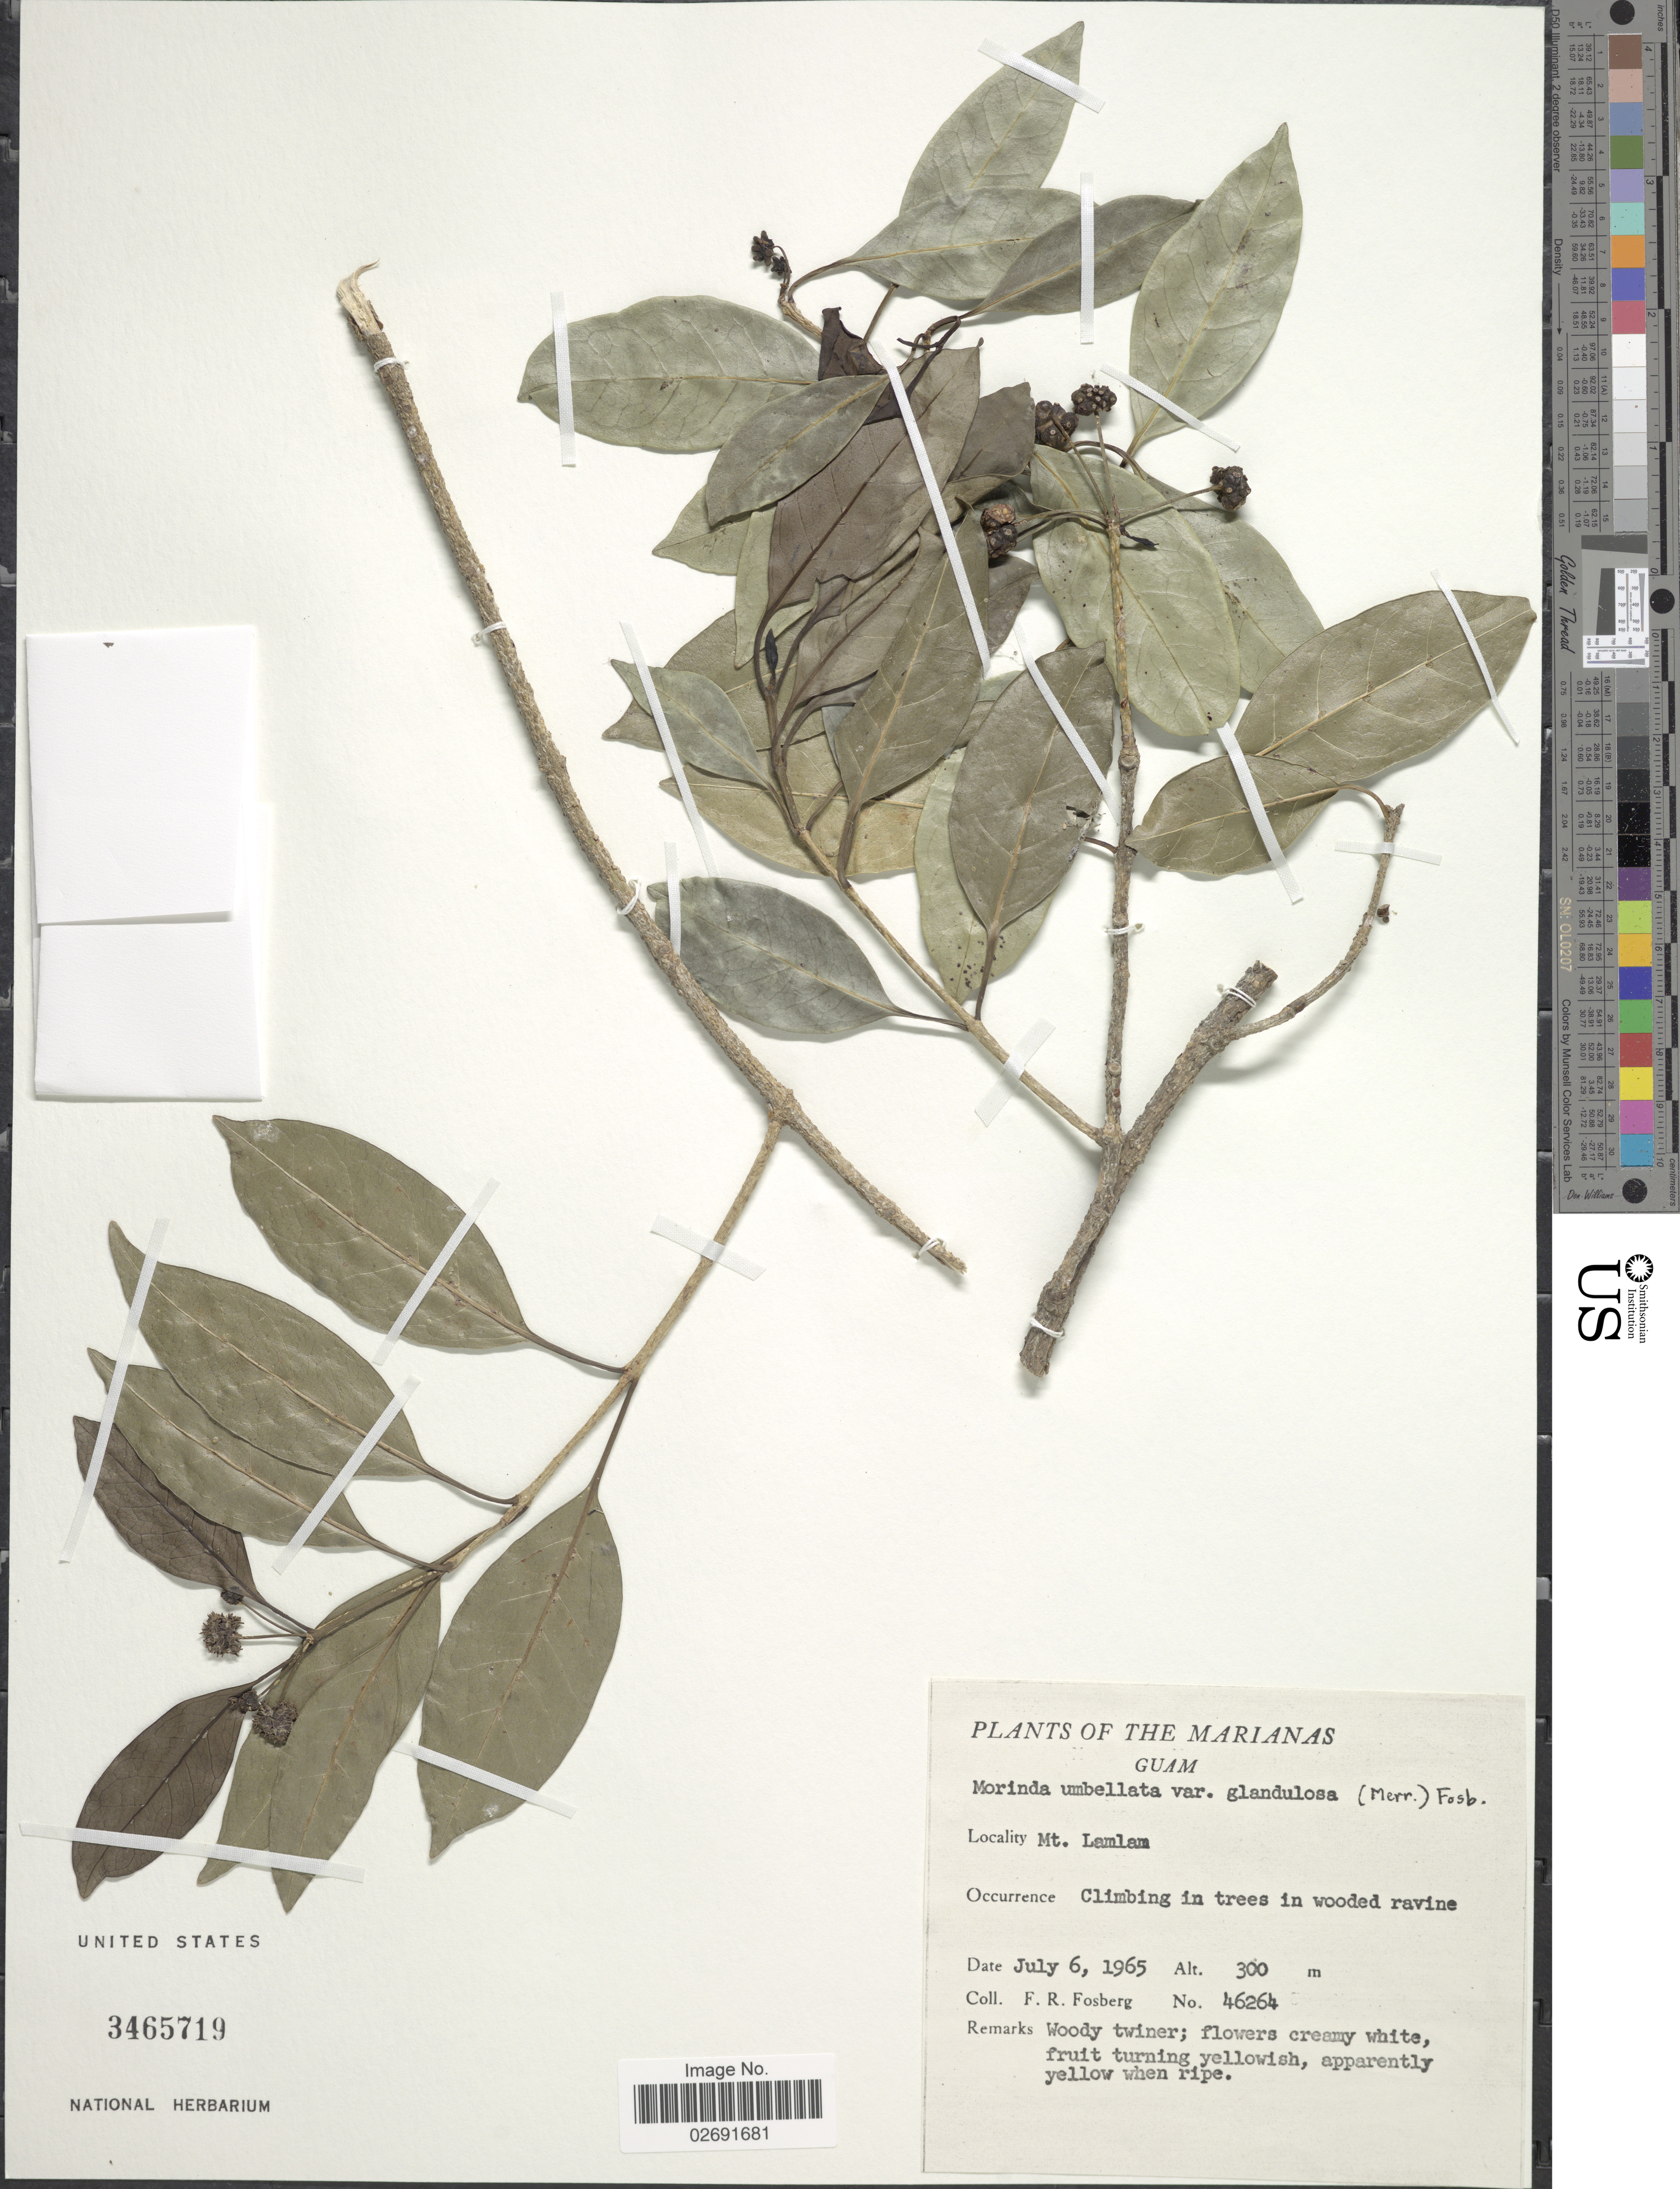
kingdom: Plantae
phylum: Tracheophyta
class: Magnoliopsida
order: Gentianales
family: Rubiaceae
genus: Gynochthodes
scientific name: Gynochthodes myrtifolia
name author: (A. Gray) Razafim. & B. Bremer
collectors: F. R. Fosberg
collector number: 46264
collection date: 1965-07-06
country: Guam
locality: Marianas. Mt. Lamlam.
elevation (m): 300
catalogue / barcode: US 3465719